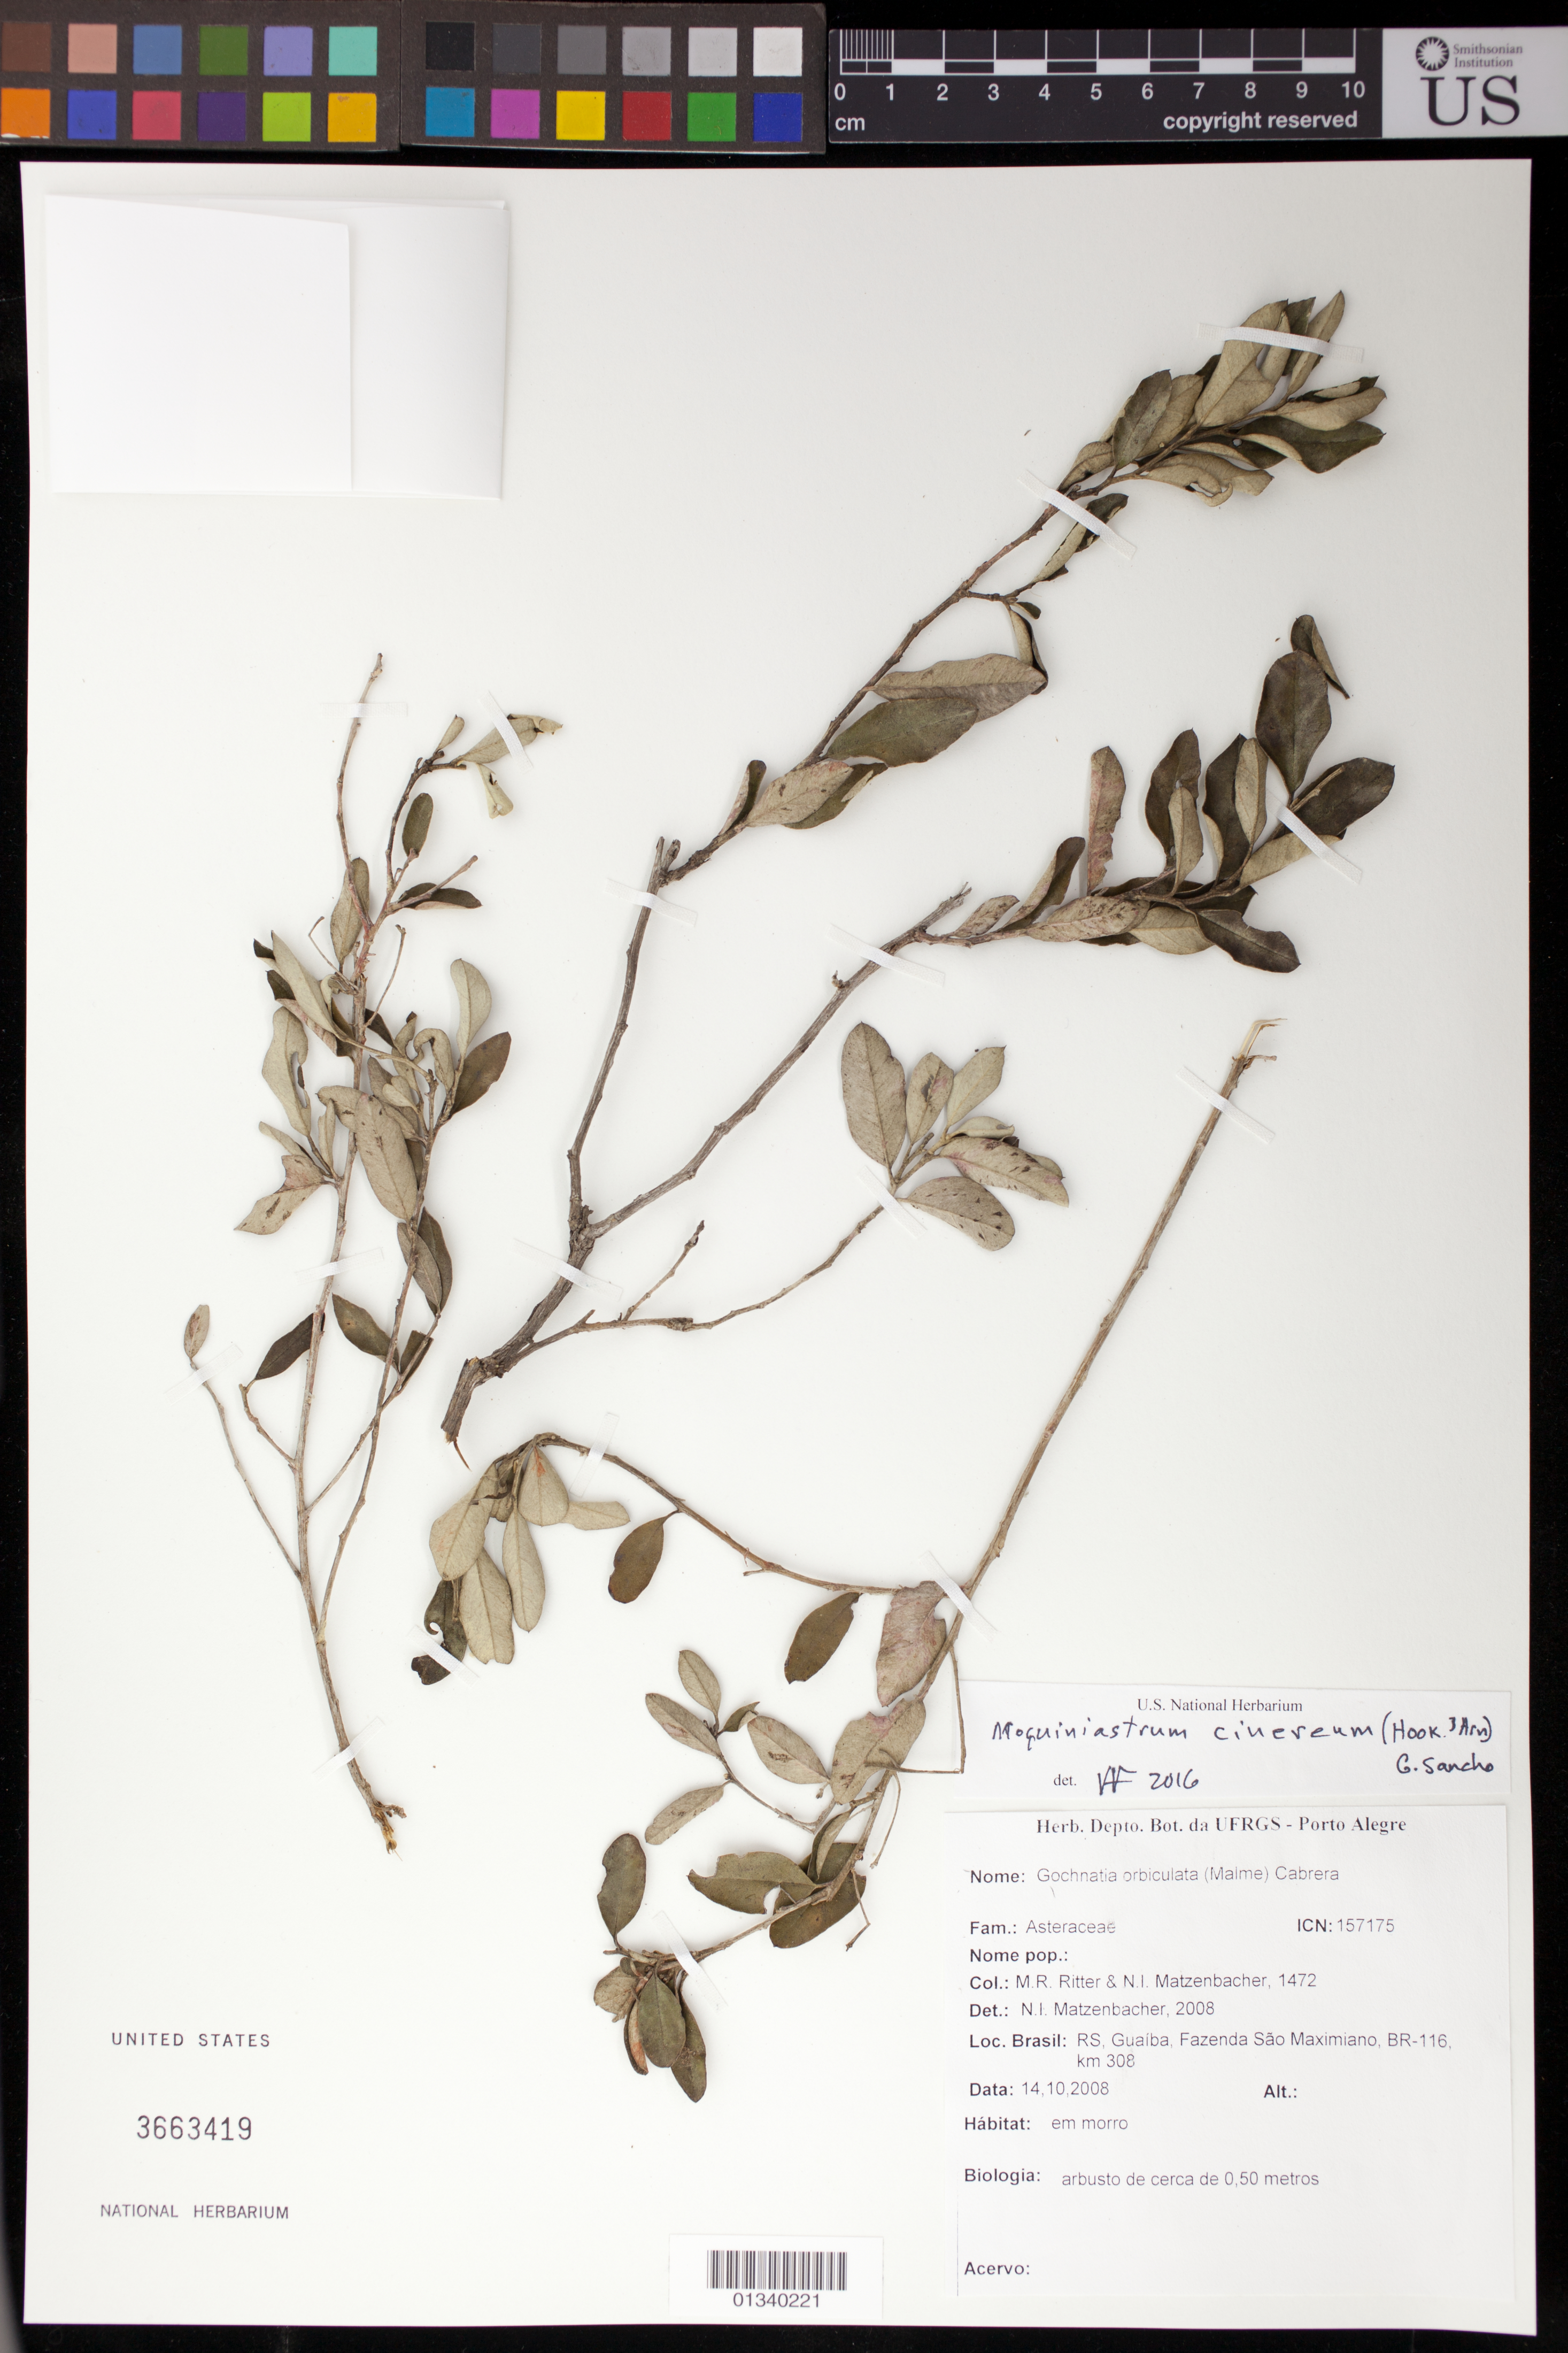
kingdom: Plantae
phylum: Tracheophyta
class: Magnoliopsida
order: Asterales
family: Asteraceae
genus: Moquiniastrum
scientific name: Moquiniastrum cinereum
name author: (Hook. & Arn.) G. Sancho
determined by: Funk, Vicki A., (BOT), Smithsonian Institution - National Museum of Natural History (UNITED STATES)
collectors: M. R. Ritter & N. Matzenbacher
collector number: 1472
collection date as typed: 14 October 2008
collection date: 2008-10-14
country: Brazil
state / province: Rio Grande do Sul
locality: Guaiba, Fazenda Sao Macimiano, BR-116, km 308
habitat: Em morro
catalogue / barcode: US 3663419